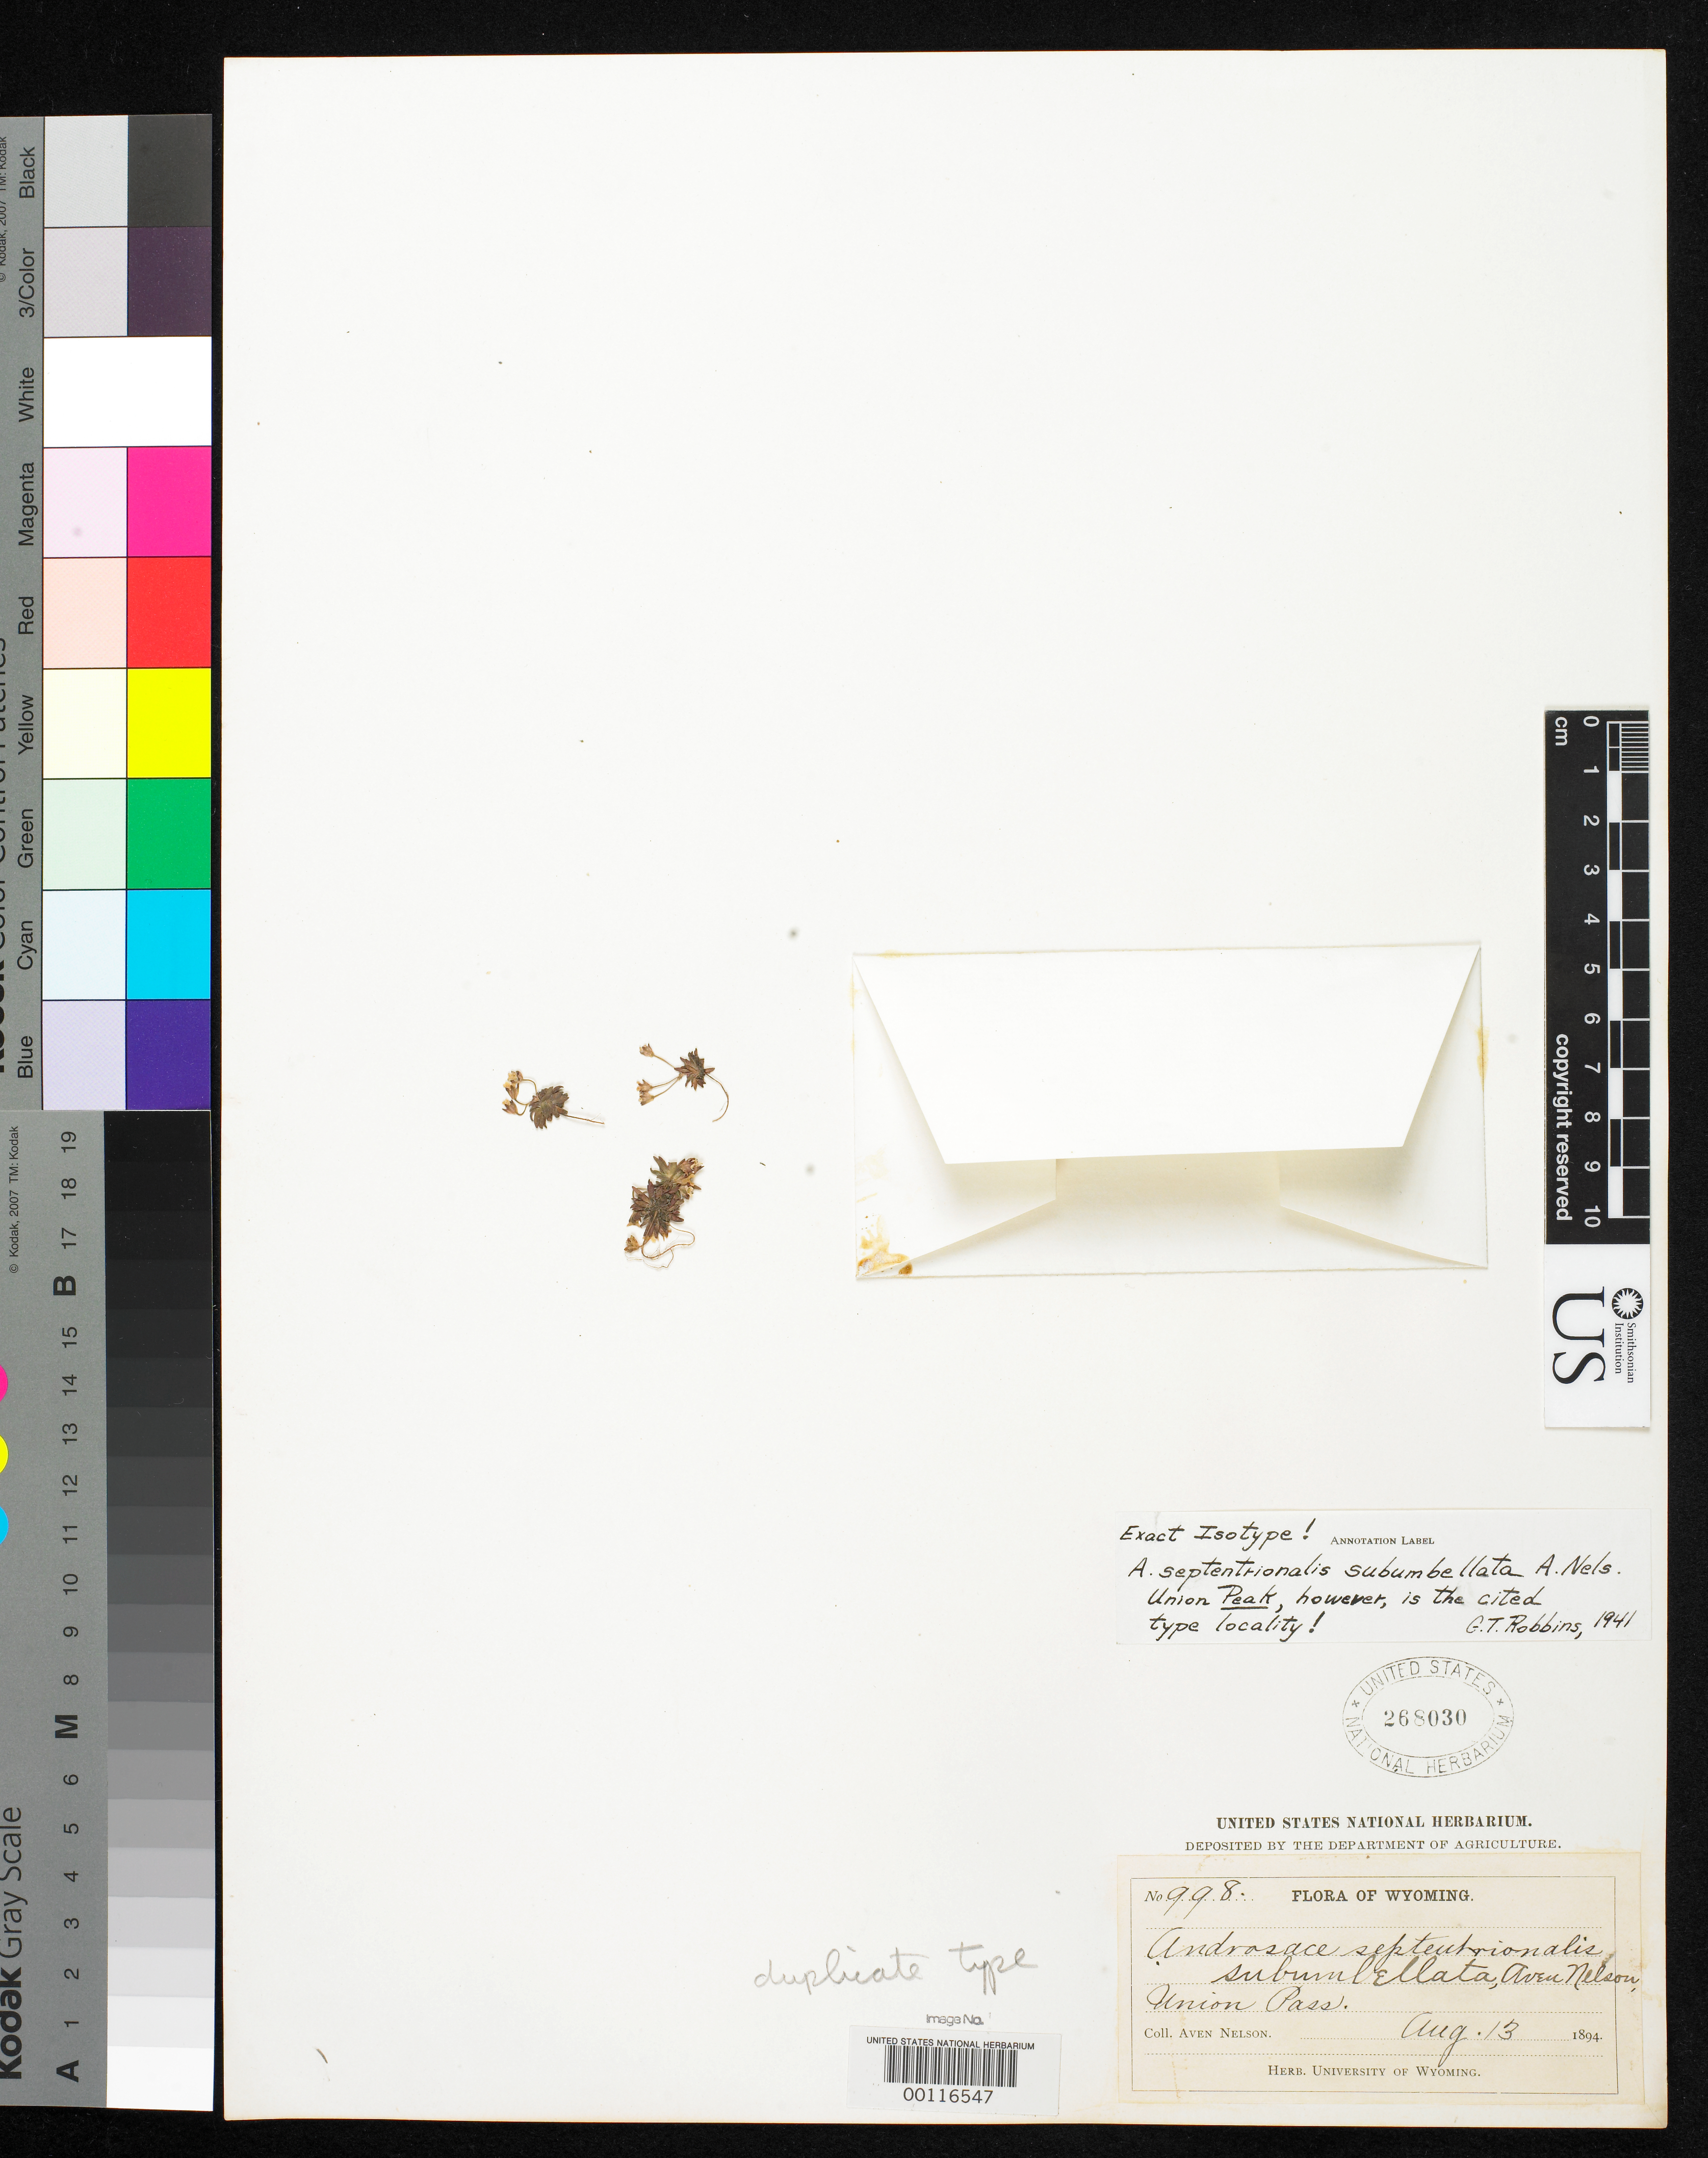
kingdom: Plantae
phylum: Tracheophyta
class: Magnoliopsida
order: Ericales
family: Primulaceae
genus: Androsace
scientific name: Androsace septentrionalis var. subumbellata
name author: A. Nelson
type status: Type Fragment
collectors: A. Nelson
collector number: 998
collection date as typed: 13 Aug 1894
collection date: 1894-08-13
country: United States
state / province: Wyoming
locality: Union Peak.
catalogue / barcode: US 268030